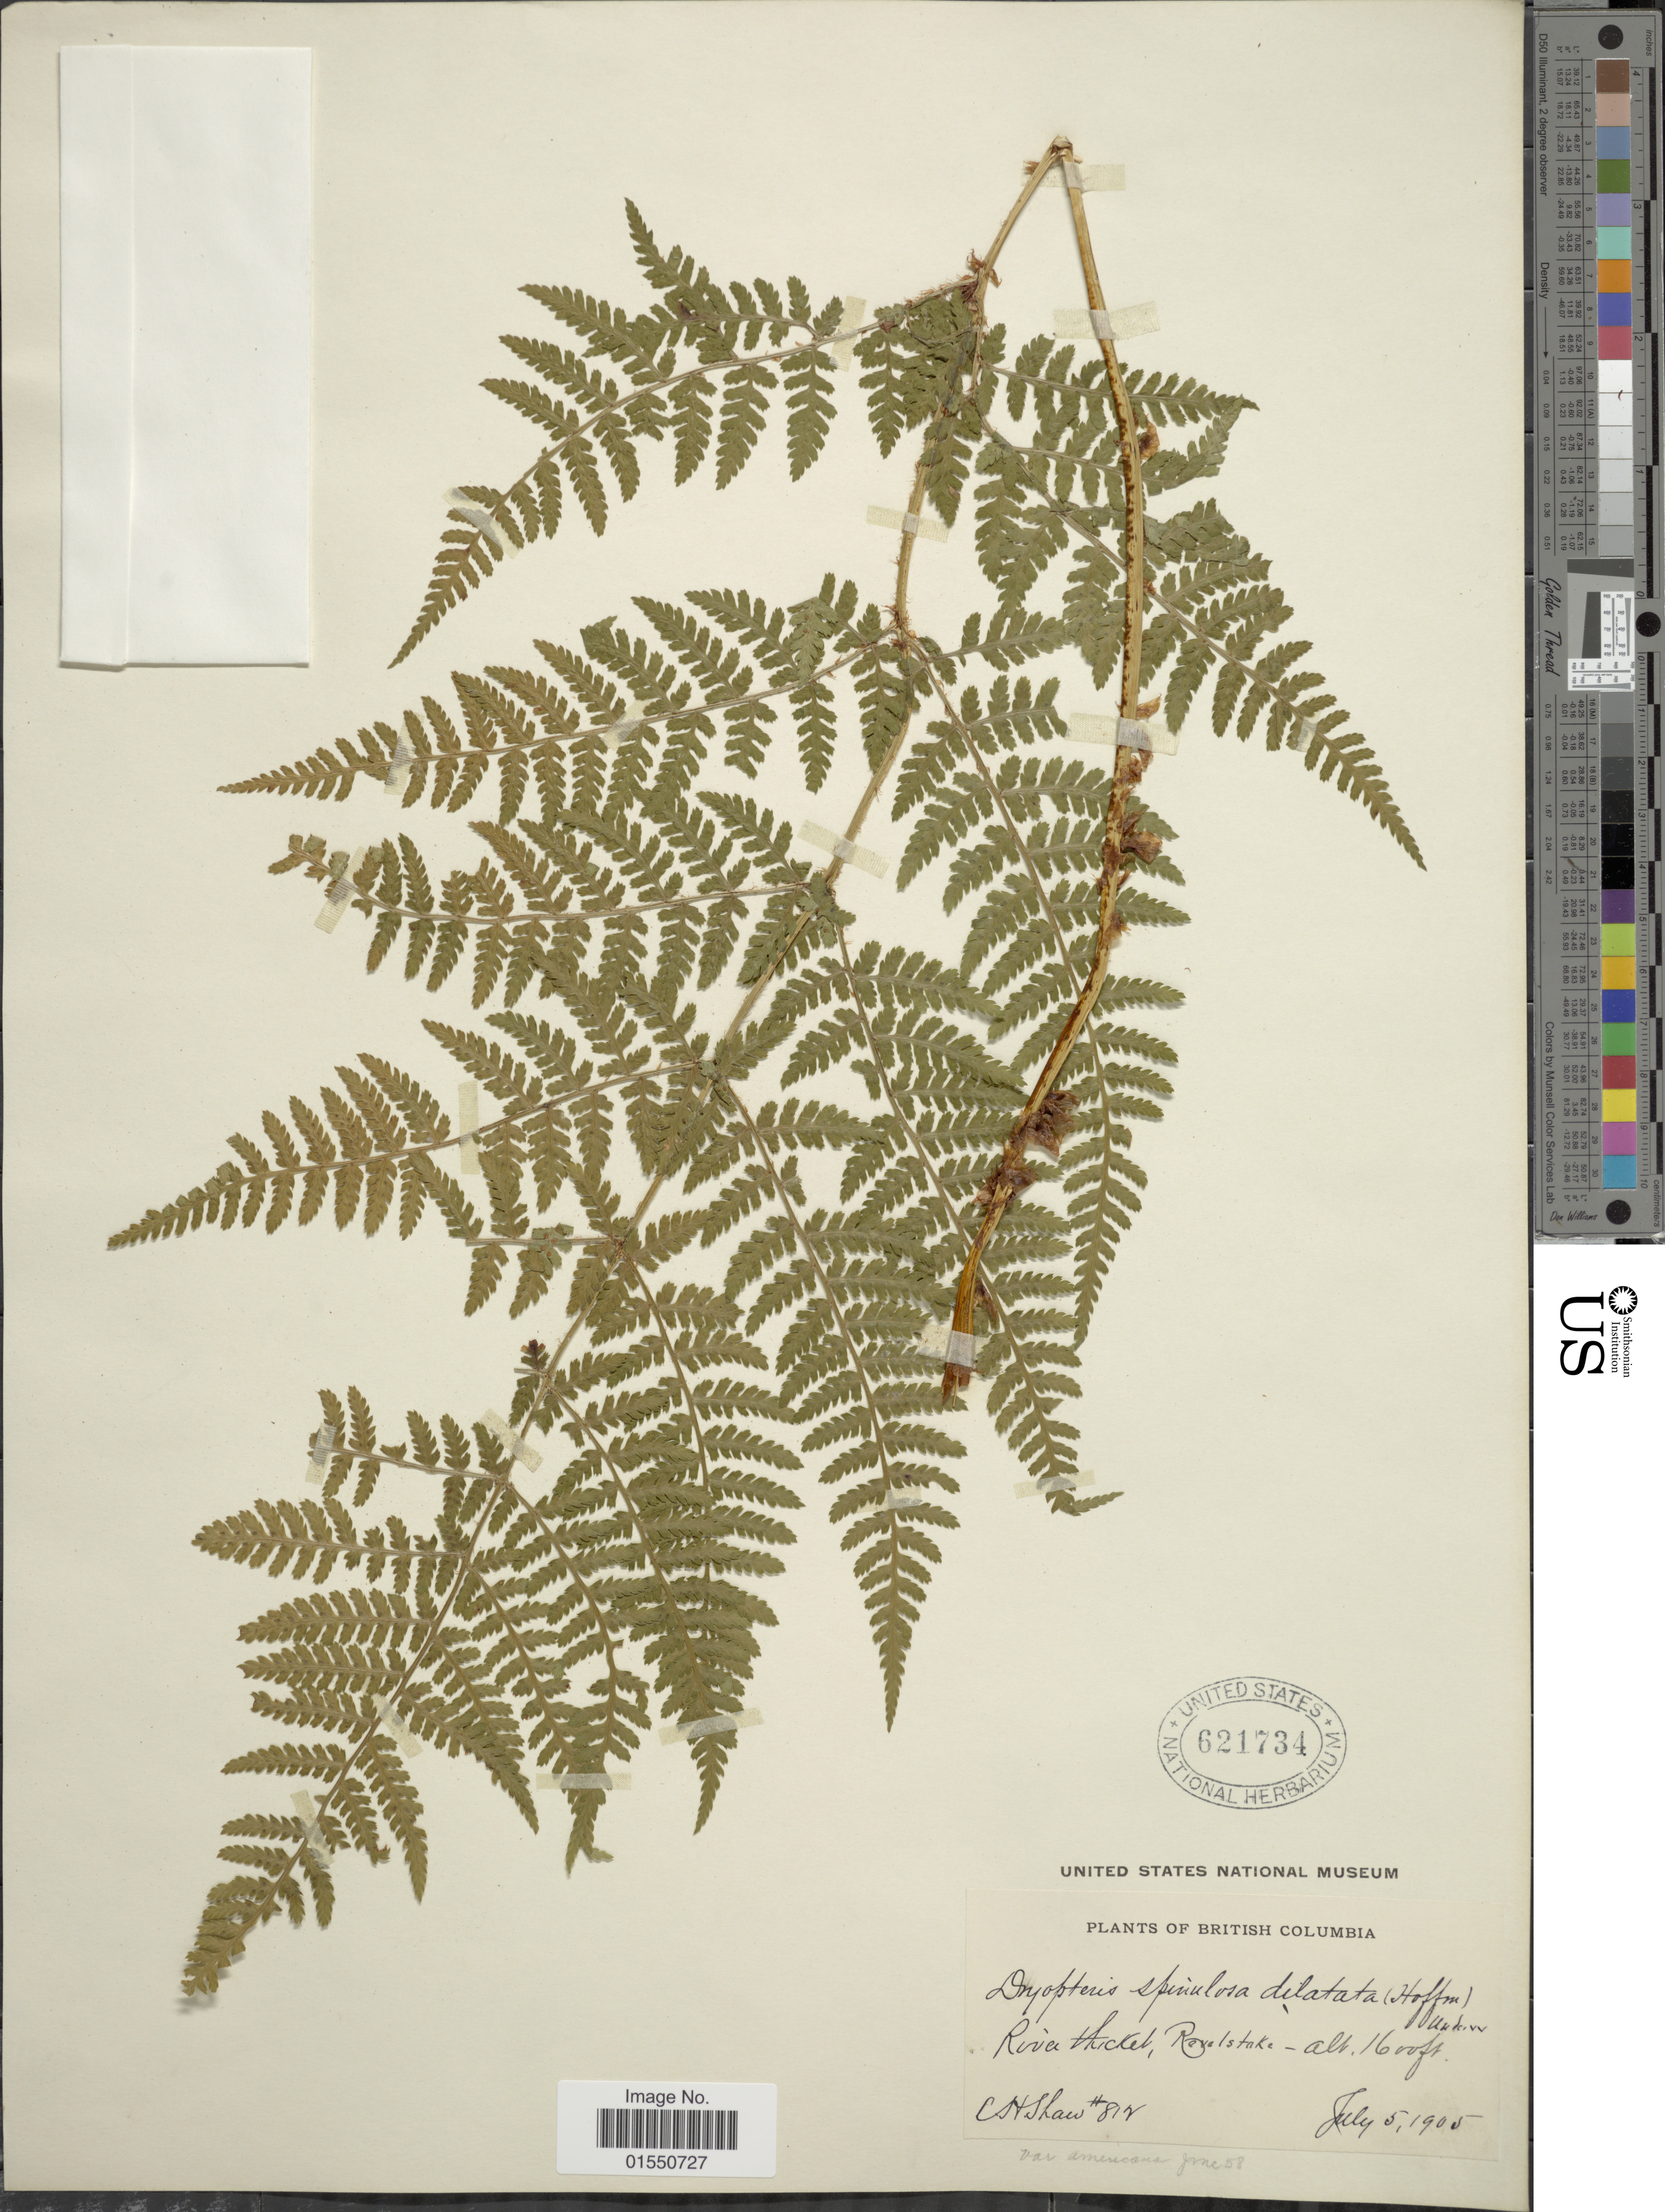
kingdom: Plantae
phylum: Tracheophyta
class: Polypodiopsida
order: Polypodiales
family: Dryopteridaceae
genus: Dryopteris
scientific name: Dryopteris expansa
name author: (C. Presl) Fraser-Jenk. & Jermy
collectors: C. H. Shaw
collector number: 817*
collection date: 1905-07-05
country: Canada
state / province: British Columbia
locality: Riva thicket, Revelstake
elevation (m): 488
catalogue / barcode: US 621734